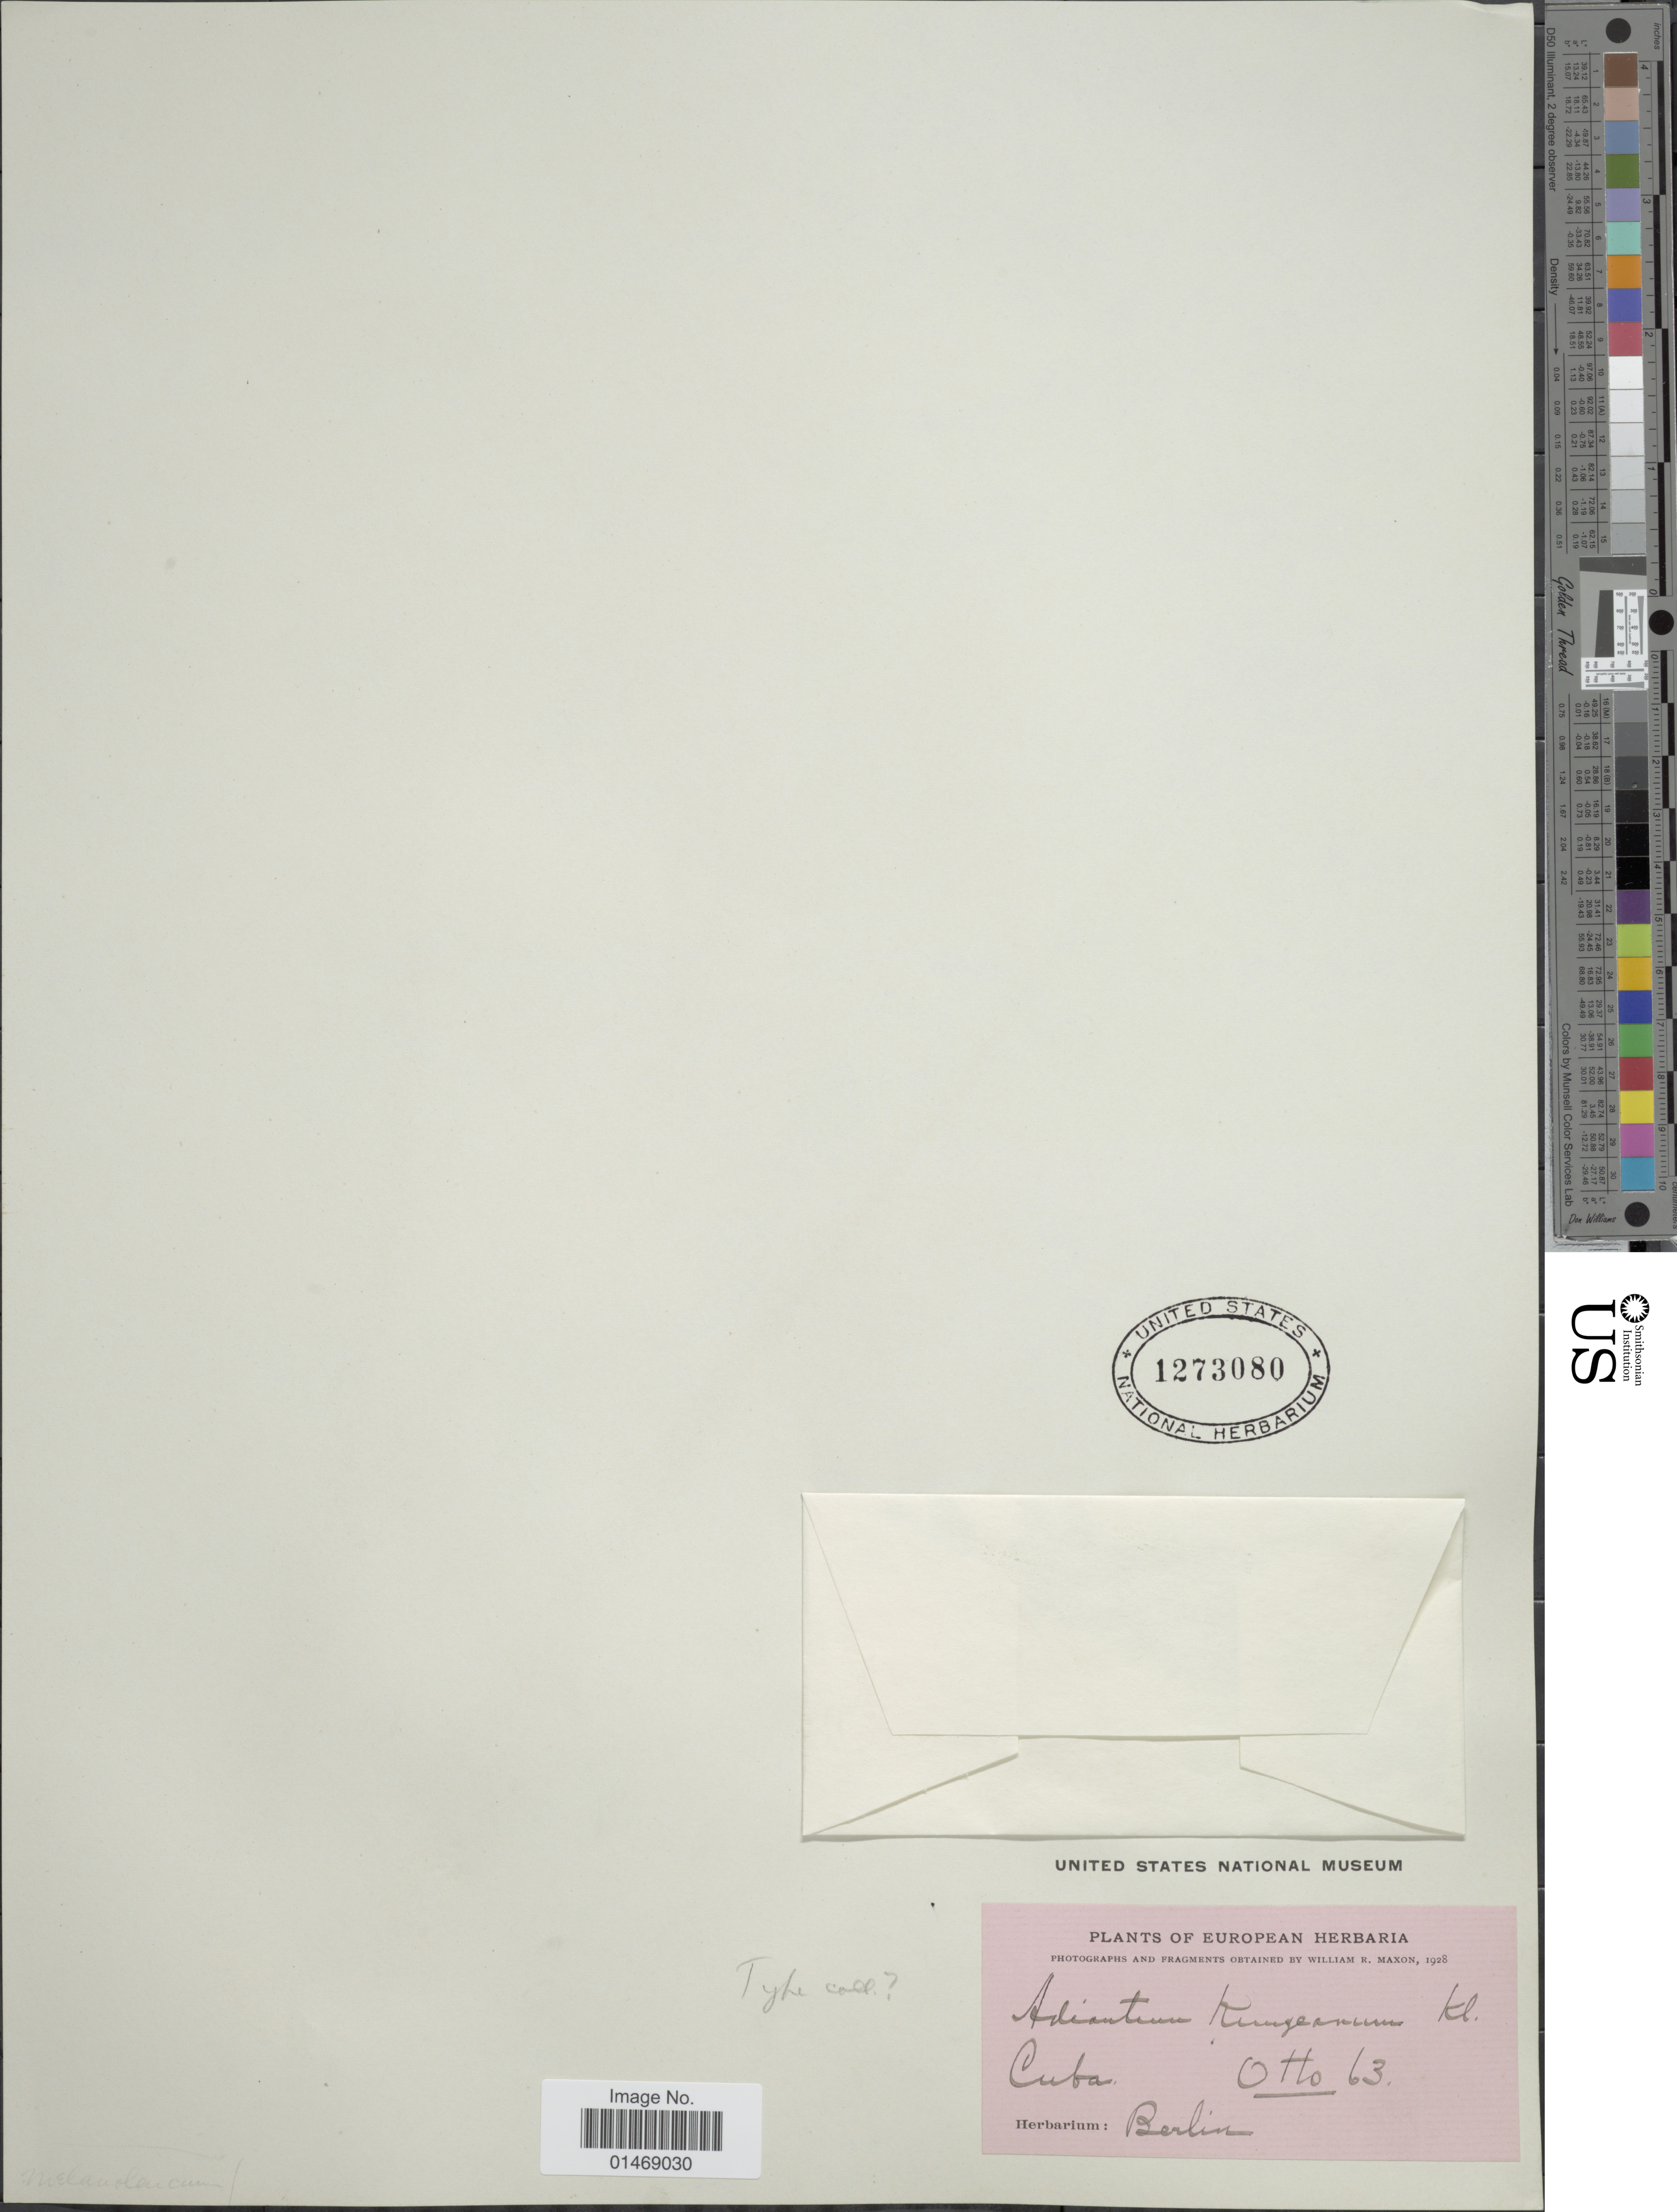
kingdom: Plantae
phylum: Tracheophyta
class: Polypodiopsida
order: Polypodiales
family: Pteridaceae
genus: Adiantum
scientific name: Adiantum melanoleucum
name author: Willd.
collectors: Otto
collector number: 63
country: Cuba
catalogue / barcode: US 1273080